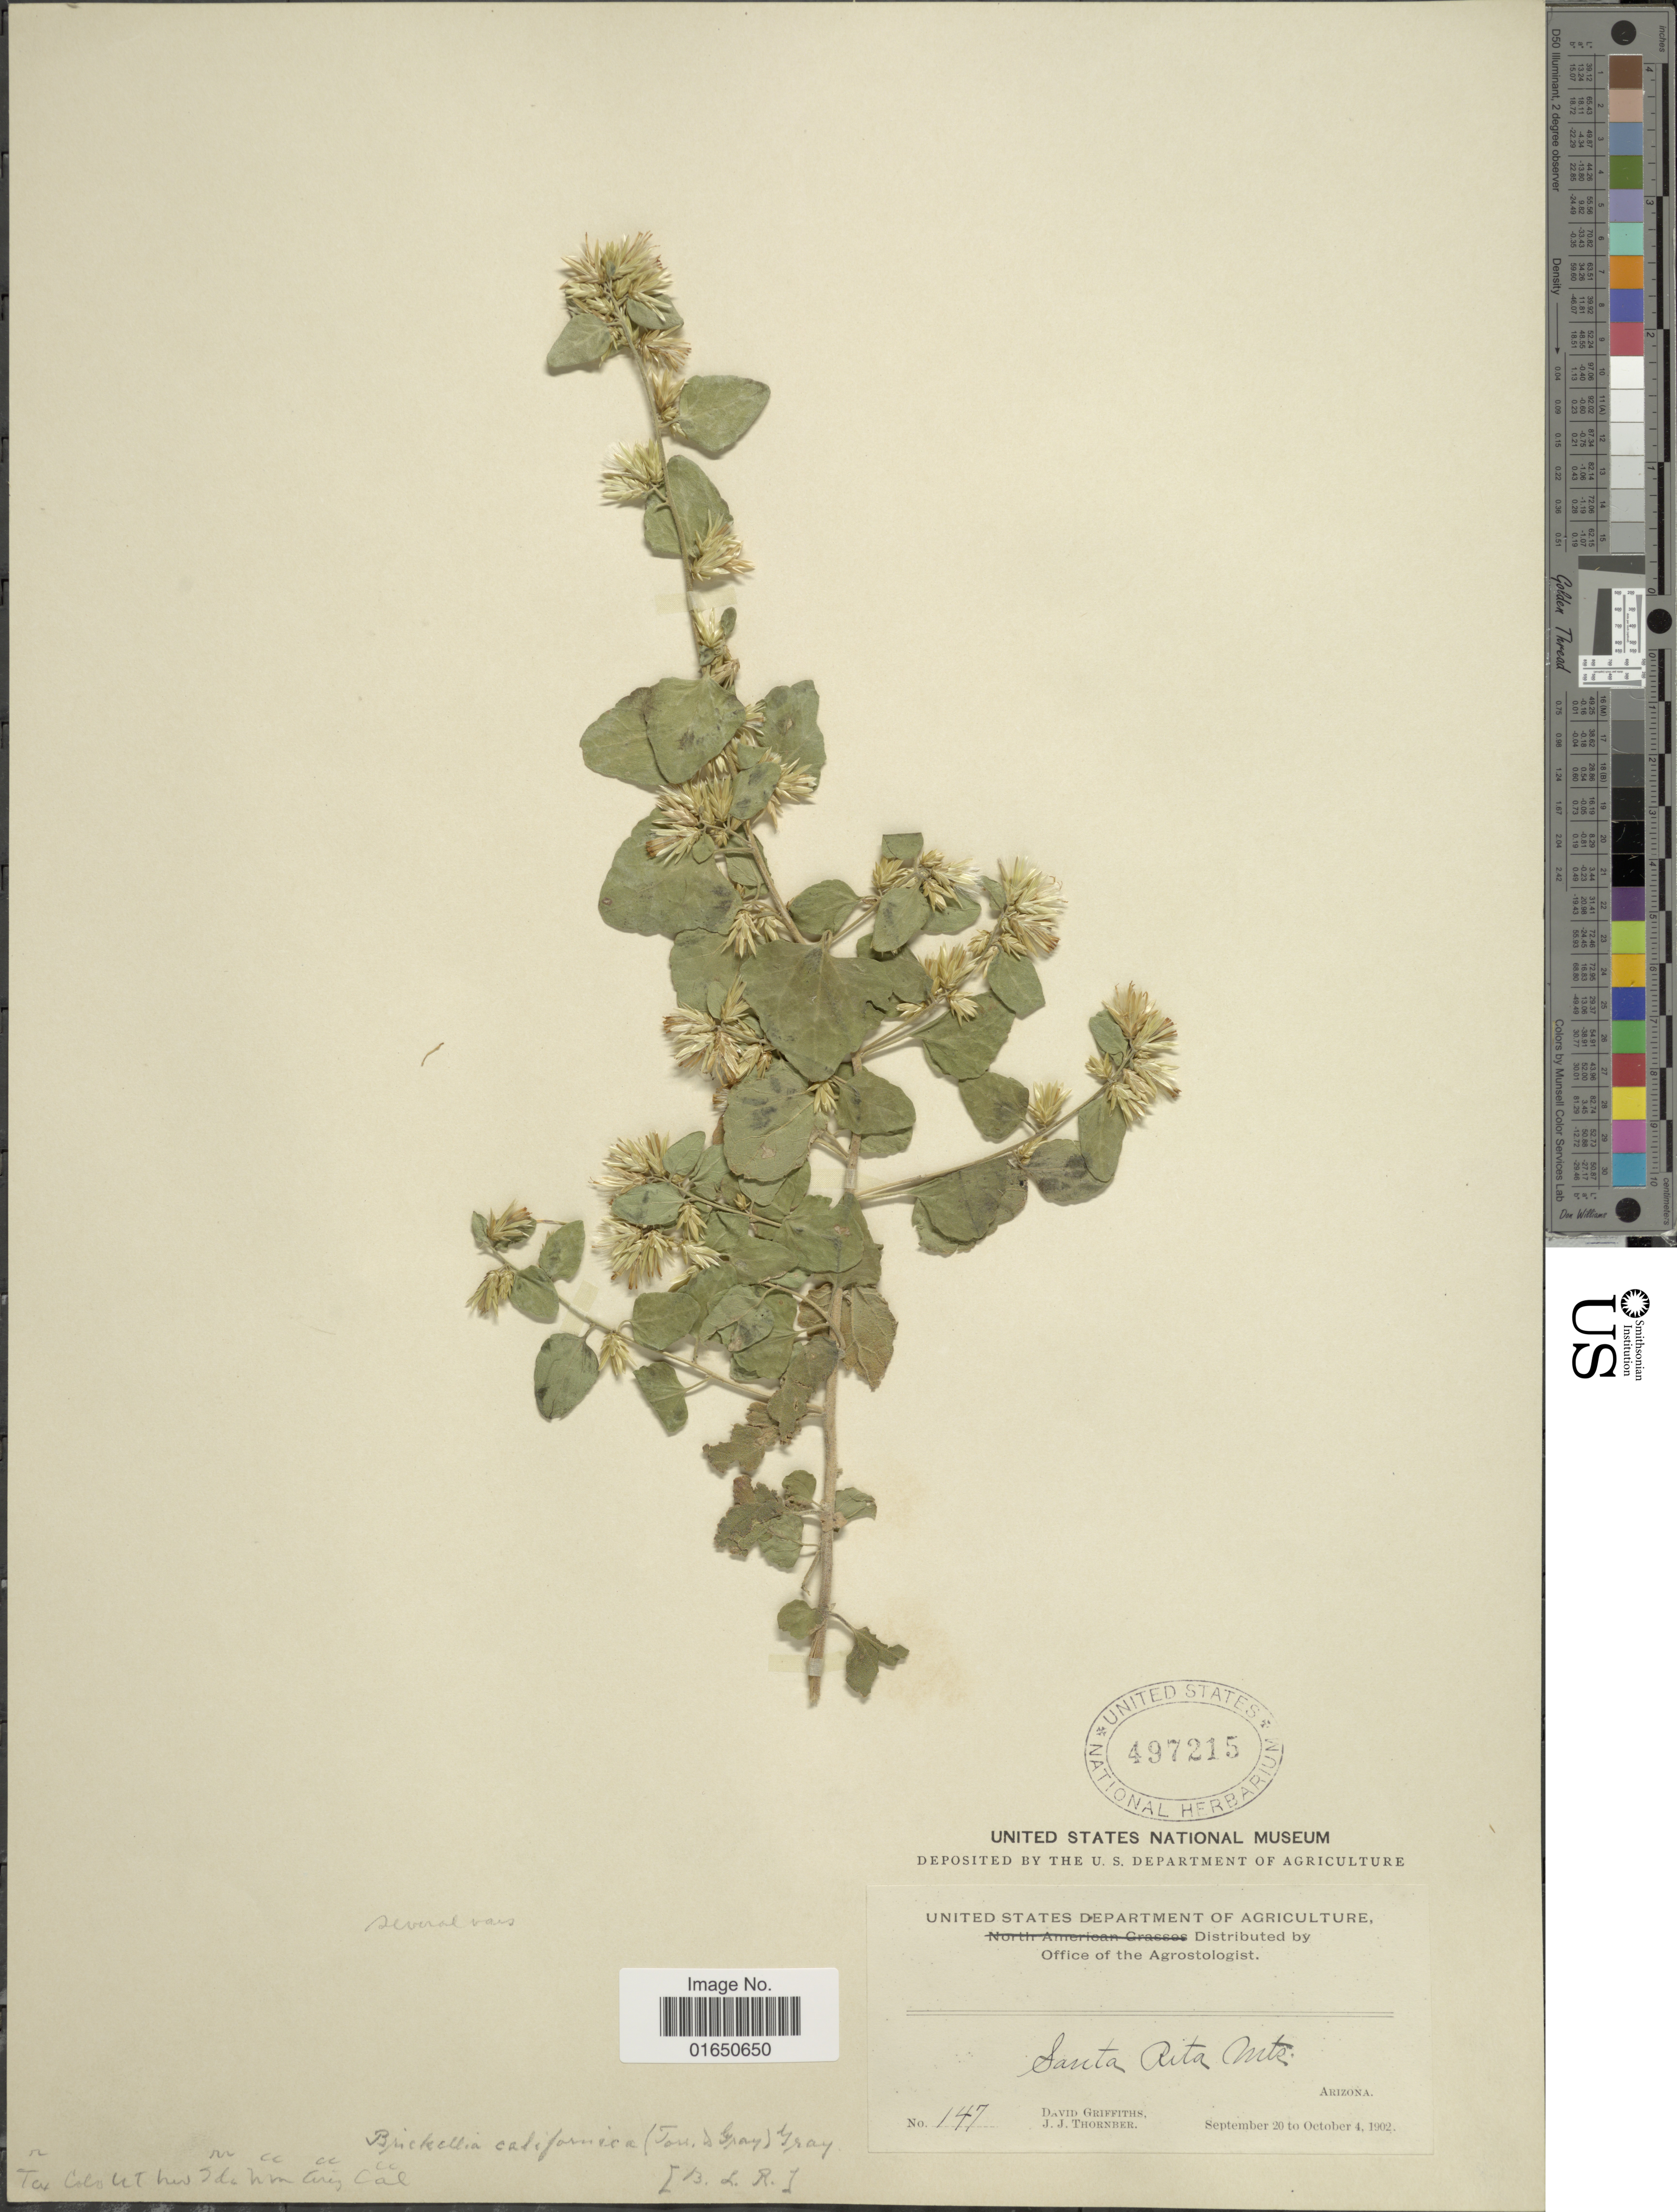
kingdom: Plantae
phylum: Tracheophyta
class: Magnoliopsida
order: Asterales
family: Asteraceae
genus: Brickellia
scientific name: Brickellia californica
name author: (Torr. & A. Gray) A. Gray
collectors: D. Griffiths & J. Thornber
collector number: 147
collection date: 1902-09-20/1902-10-04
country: United States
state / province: Arizona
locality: Santa Rita mts.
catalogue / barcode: US 497215